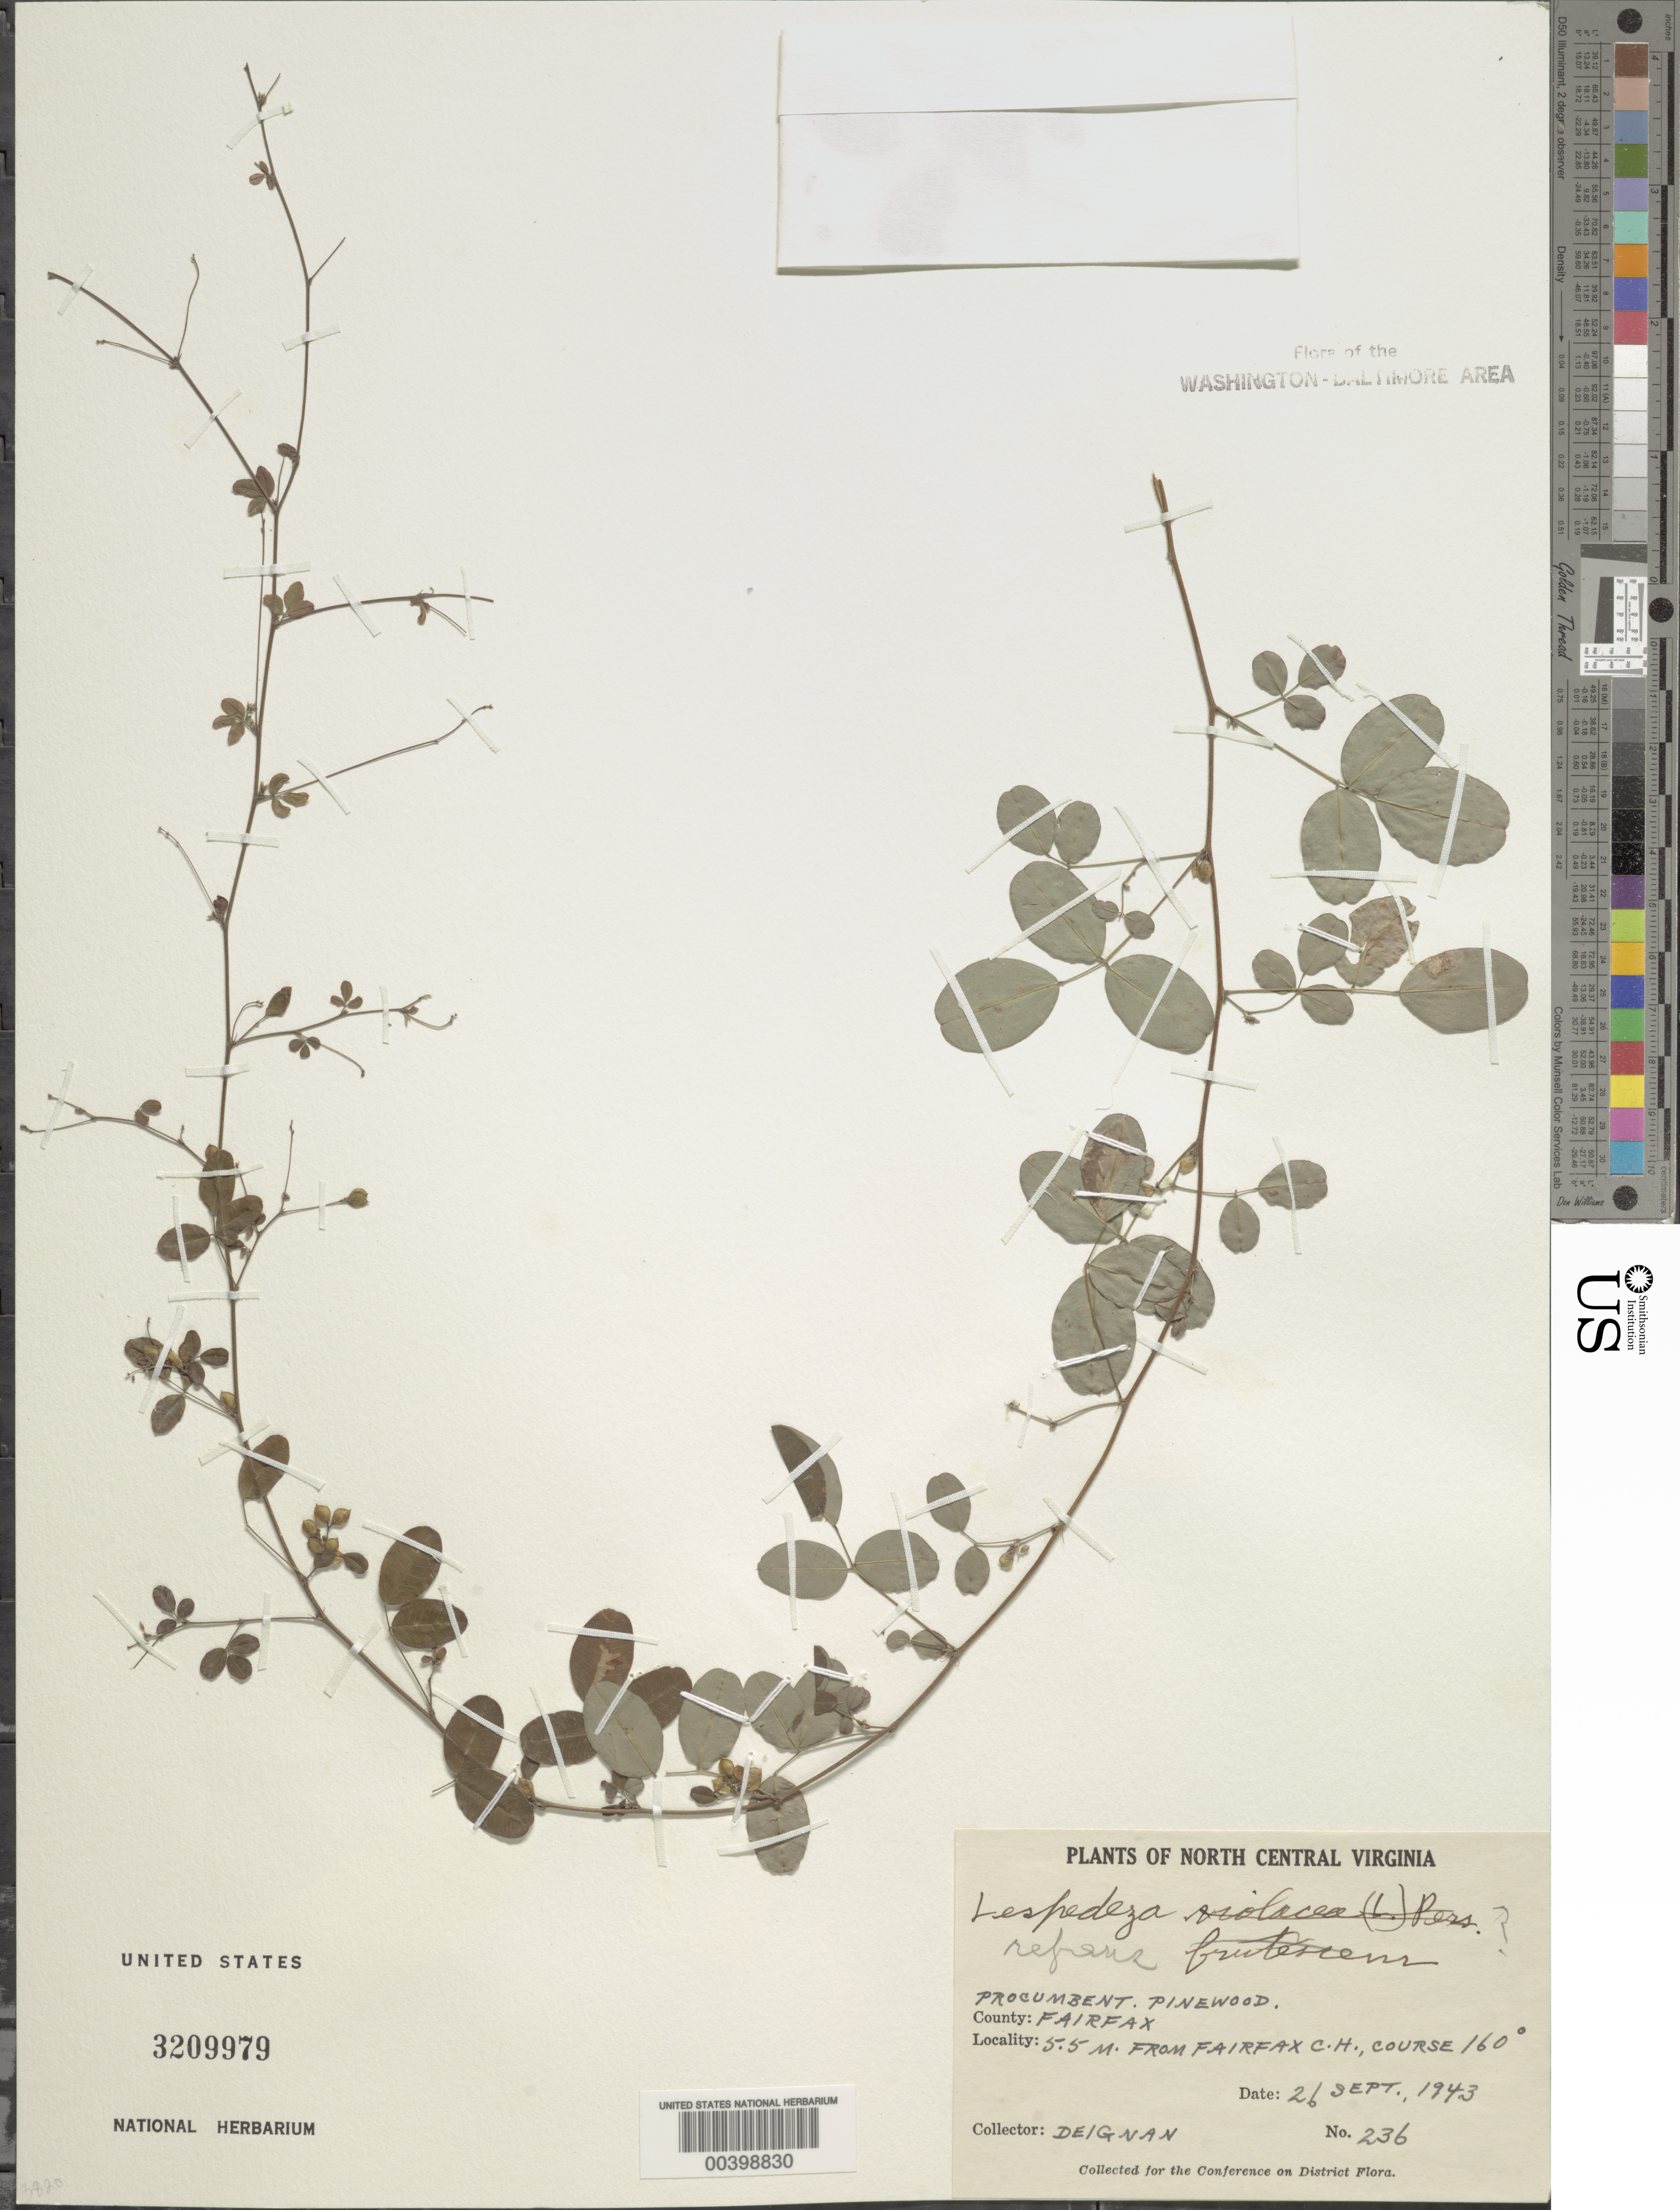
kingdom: Plantae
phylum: Tracheophyta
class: Magnoliopsida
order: Fabales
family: Fabaceae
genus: Lespedeza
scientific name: Lespedeza repens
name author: (L.) W.P.C. Barton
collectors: H. Deignan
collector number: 236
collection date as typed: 26 Sep 1943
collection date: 1943-09-26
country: United States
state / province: Virginia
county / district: Fairfax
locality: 5.5 mi. from Fairfax County Court House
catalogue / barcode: US 3209979